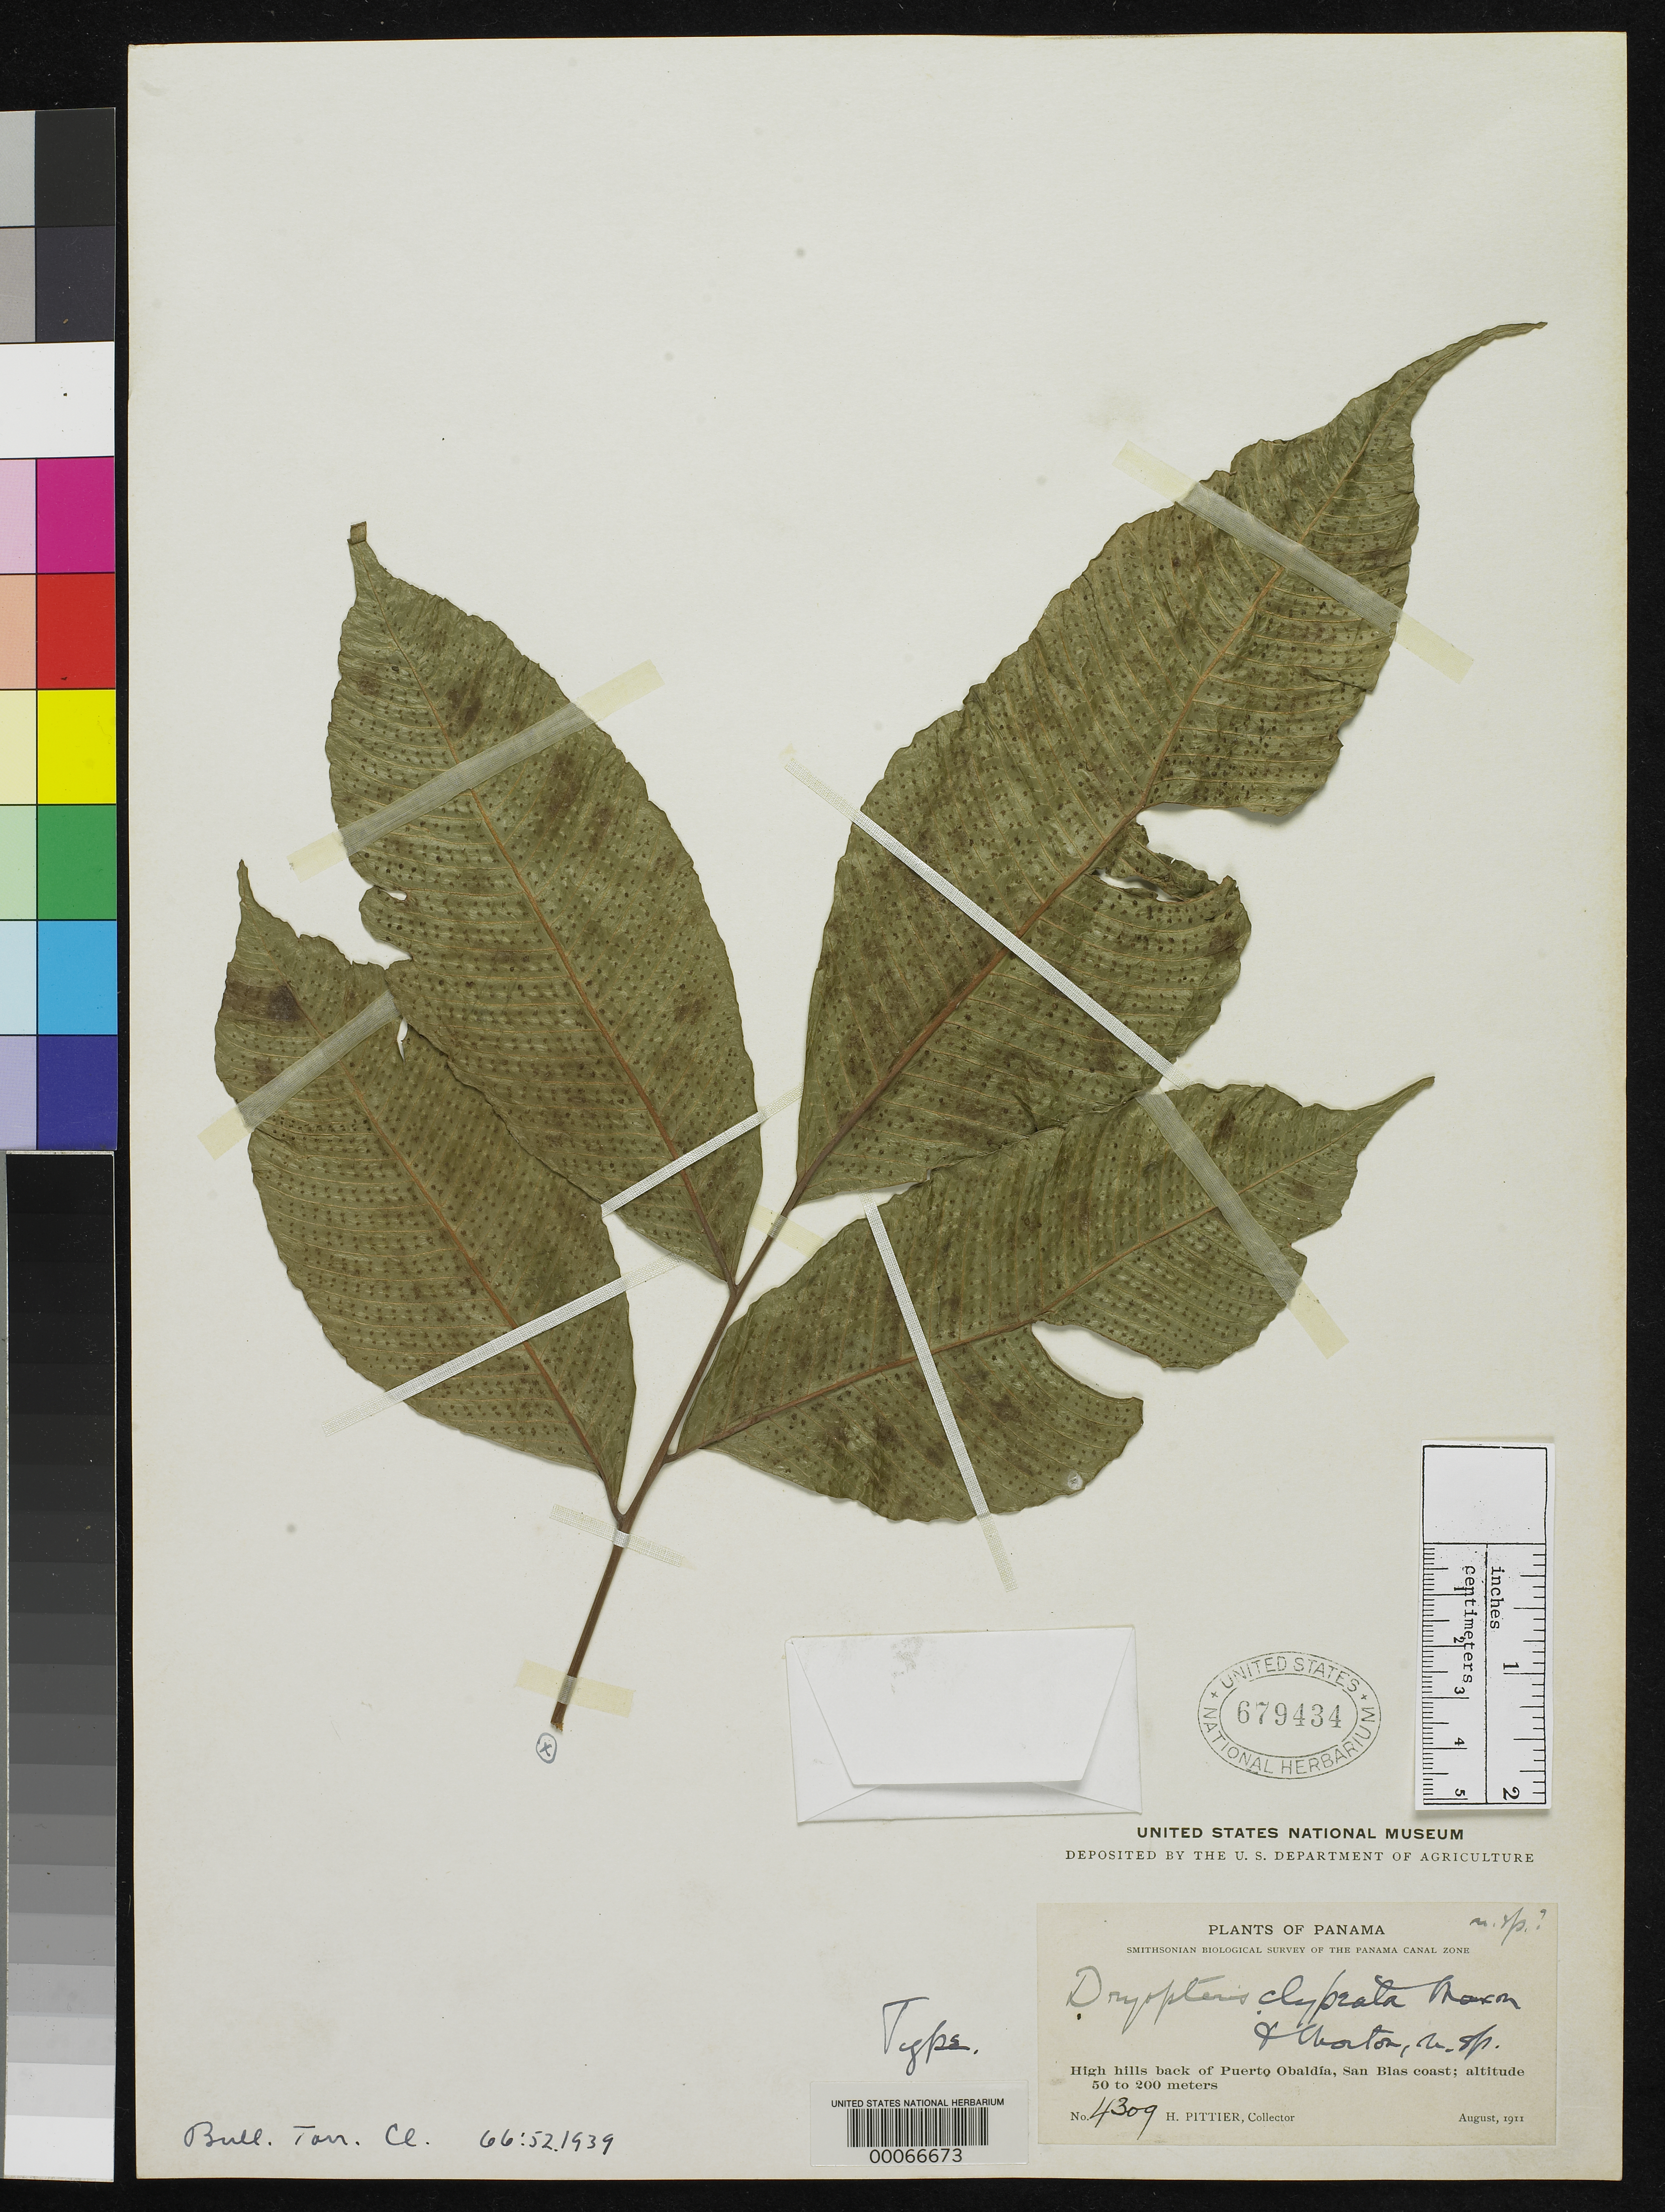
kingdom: Plantae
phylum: Tracheophyta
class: Polypodiopsida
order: Polypodiales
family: Dryopteridaceae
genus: Dryopteris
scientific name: Dryopteris clypeata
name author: Maxon & C.V. Morton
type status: Holotype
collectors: H. F. Pittier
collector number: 4309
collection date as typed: Aug 1911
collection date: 1911-08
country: Panama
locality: Hills back of Puerto Obaldia, San Blas coast.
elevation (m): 50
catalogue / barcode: US 679434